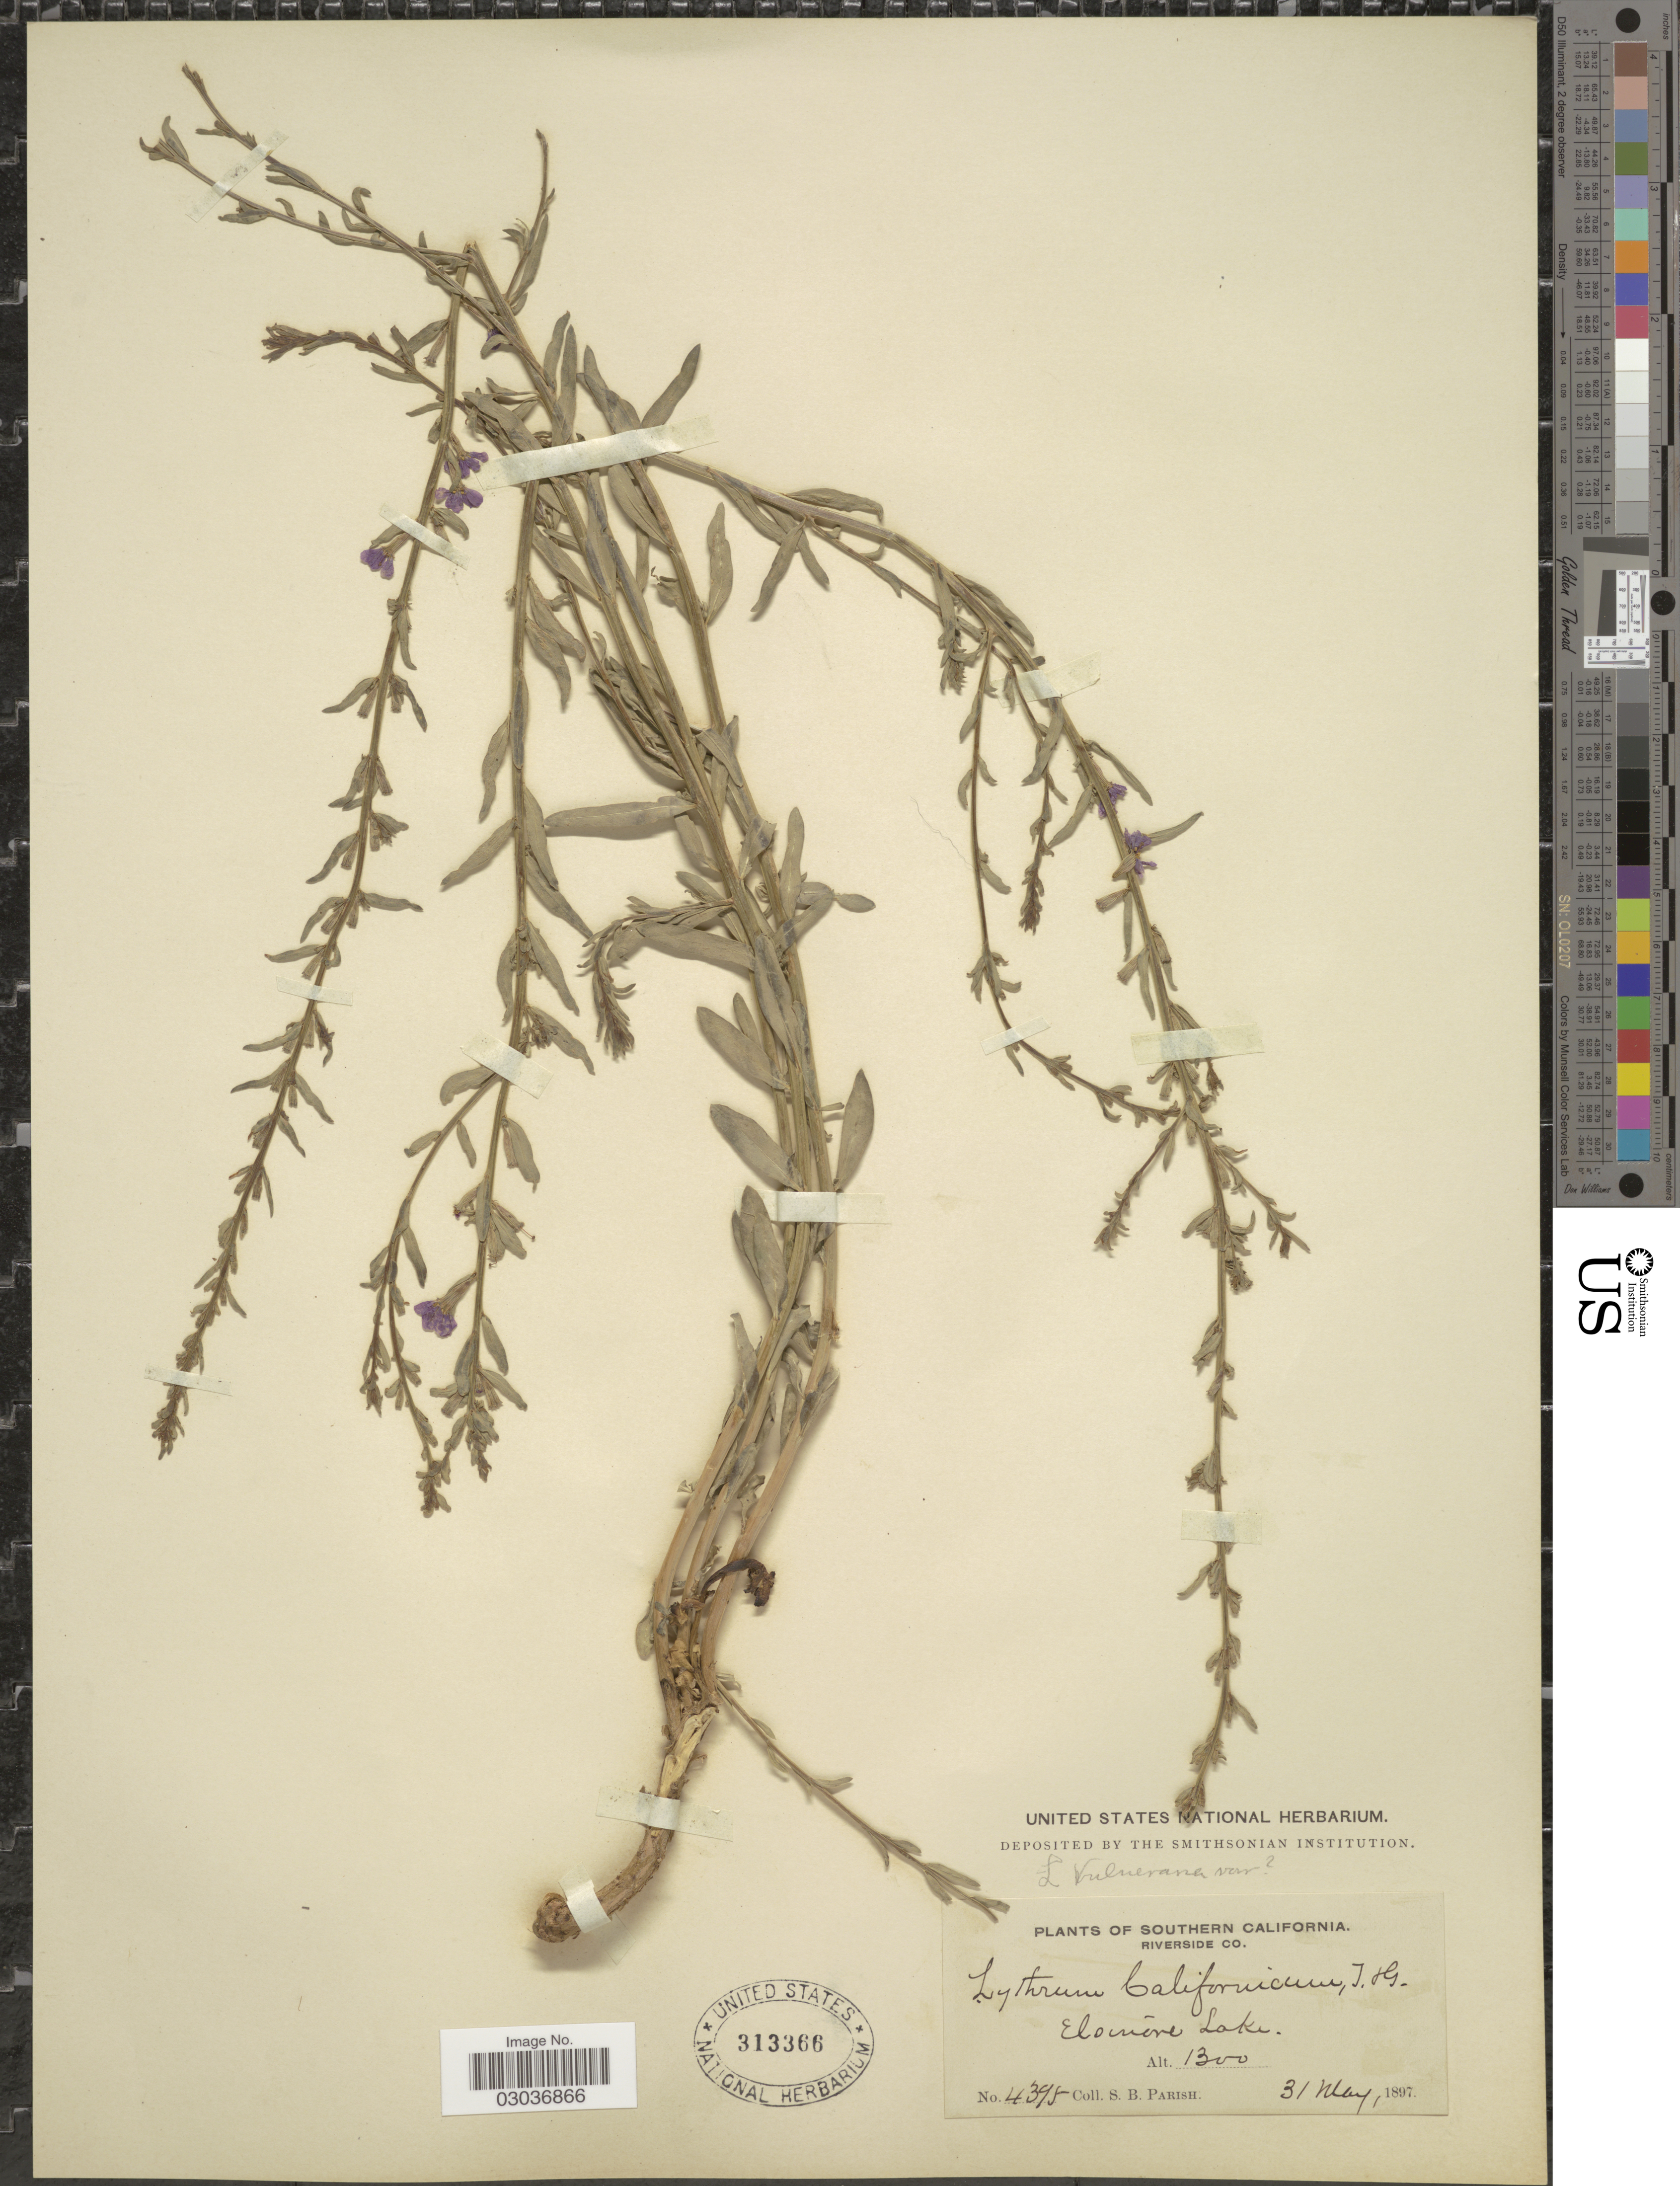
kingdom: Plantae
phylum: Tracheophyta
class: Magnoliopsida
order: Myrtales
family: Lythraceae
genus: Lythrum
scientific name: Lythrum californicum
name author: Torr. & A. Gray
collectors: S. B. Parish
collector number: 4395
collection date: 1897-05-31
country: United States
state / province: California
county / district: Riverside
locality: Southern California. Riverside Co. Elsinore Lake.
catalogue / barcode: US 313366